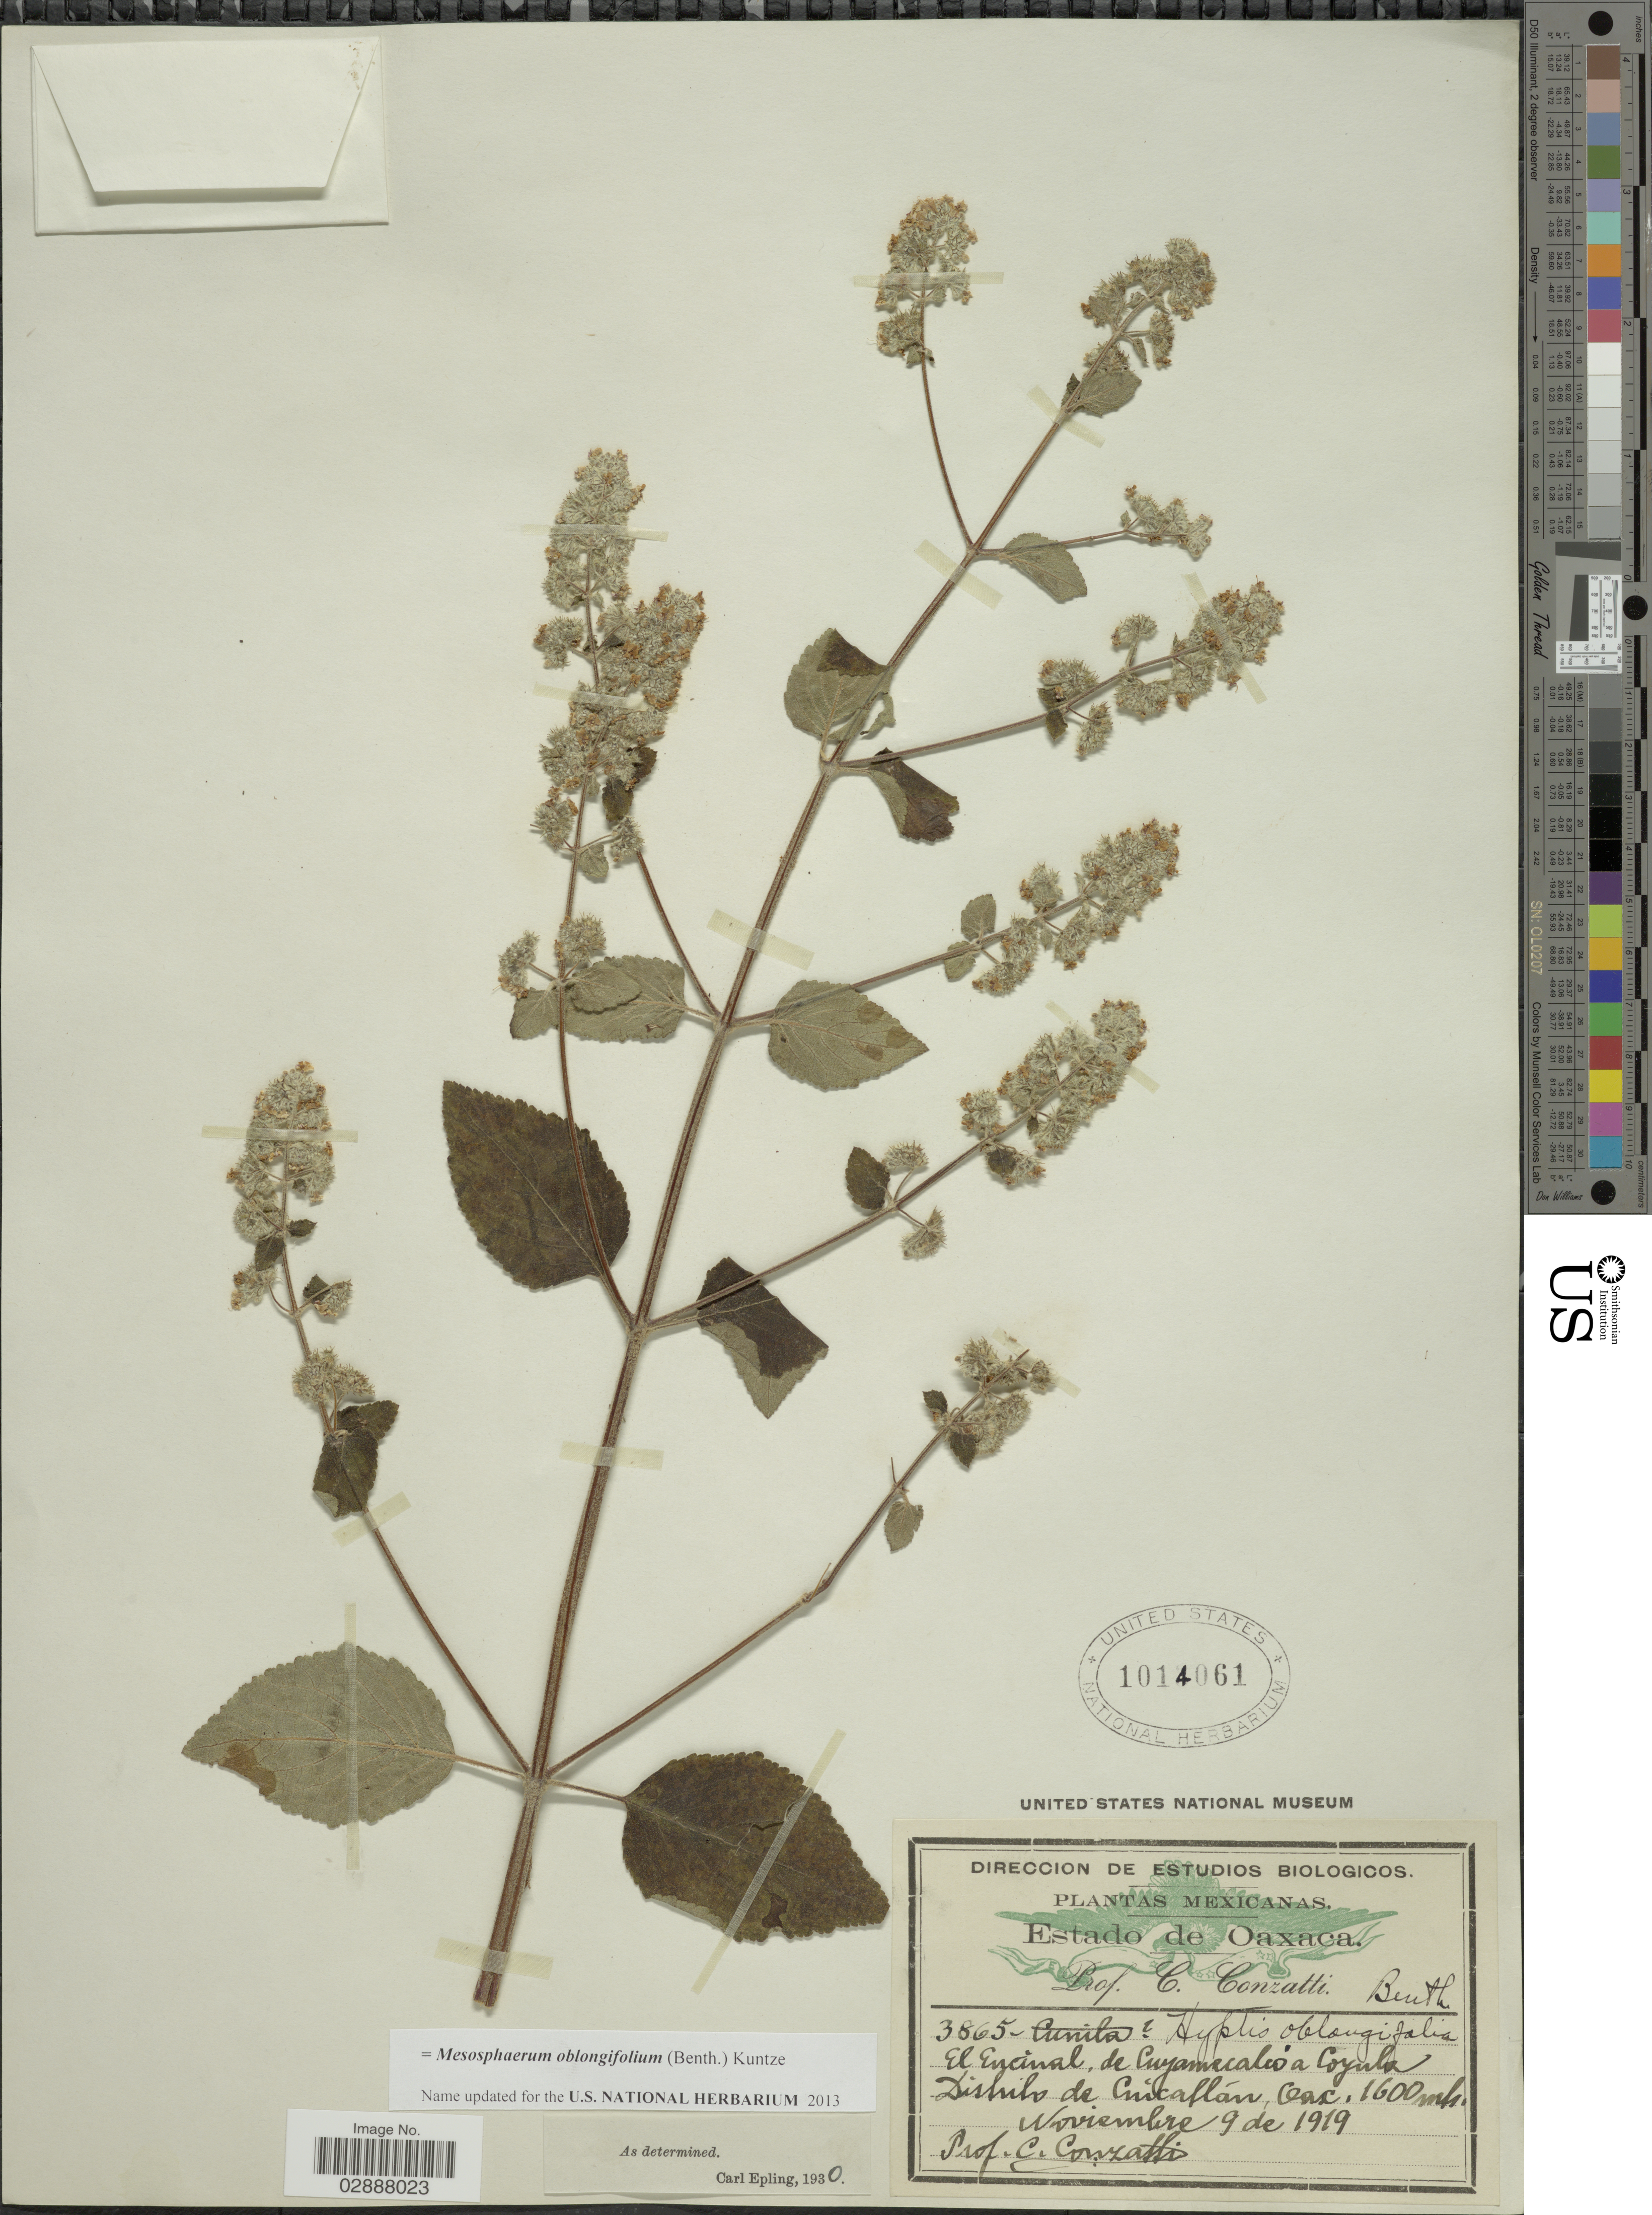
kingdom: Plantae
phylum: Tracheophyta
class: Magnoliopsida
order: Lamiales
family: Lamiaceae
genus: Mesosphaerum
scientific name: Mesosphaerum oblongifolium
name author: (Benth.) Kuntze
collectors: C. Conzatti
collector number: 3865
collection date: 1919-11-09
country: Mexico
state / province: Oaxaca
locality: El Encinal, de Cuyamzcalco a Coyula. Distrito de Cuicatlán.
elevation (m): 1600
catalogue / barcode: US 1014061